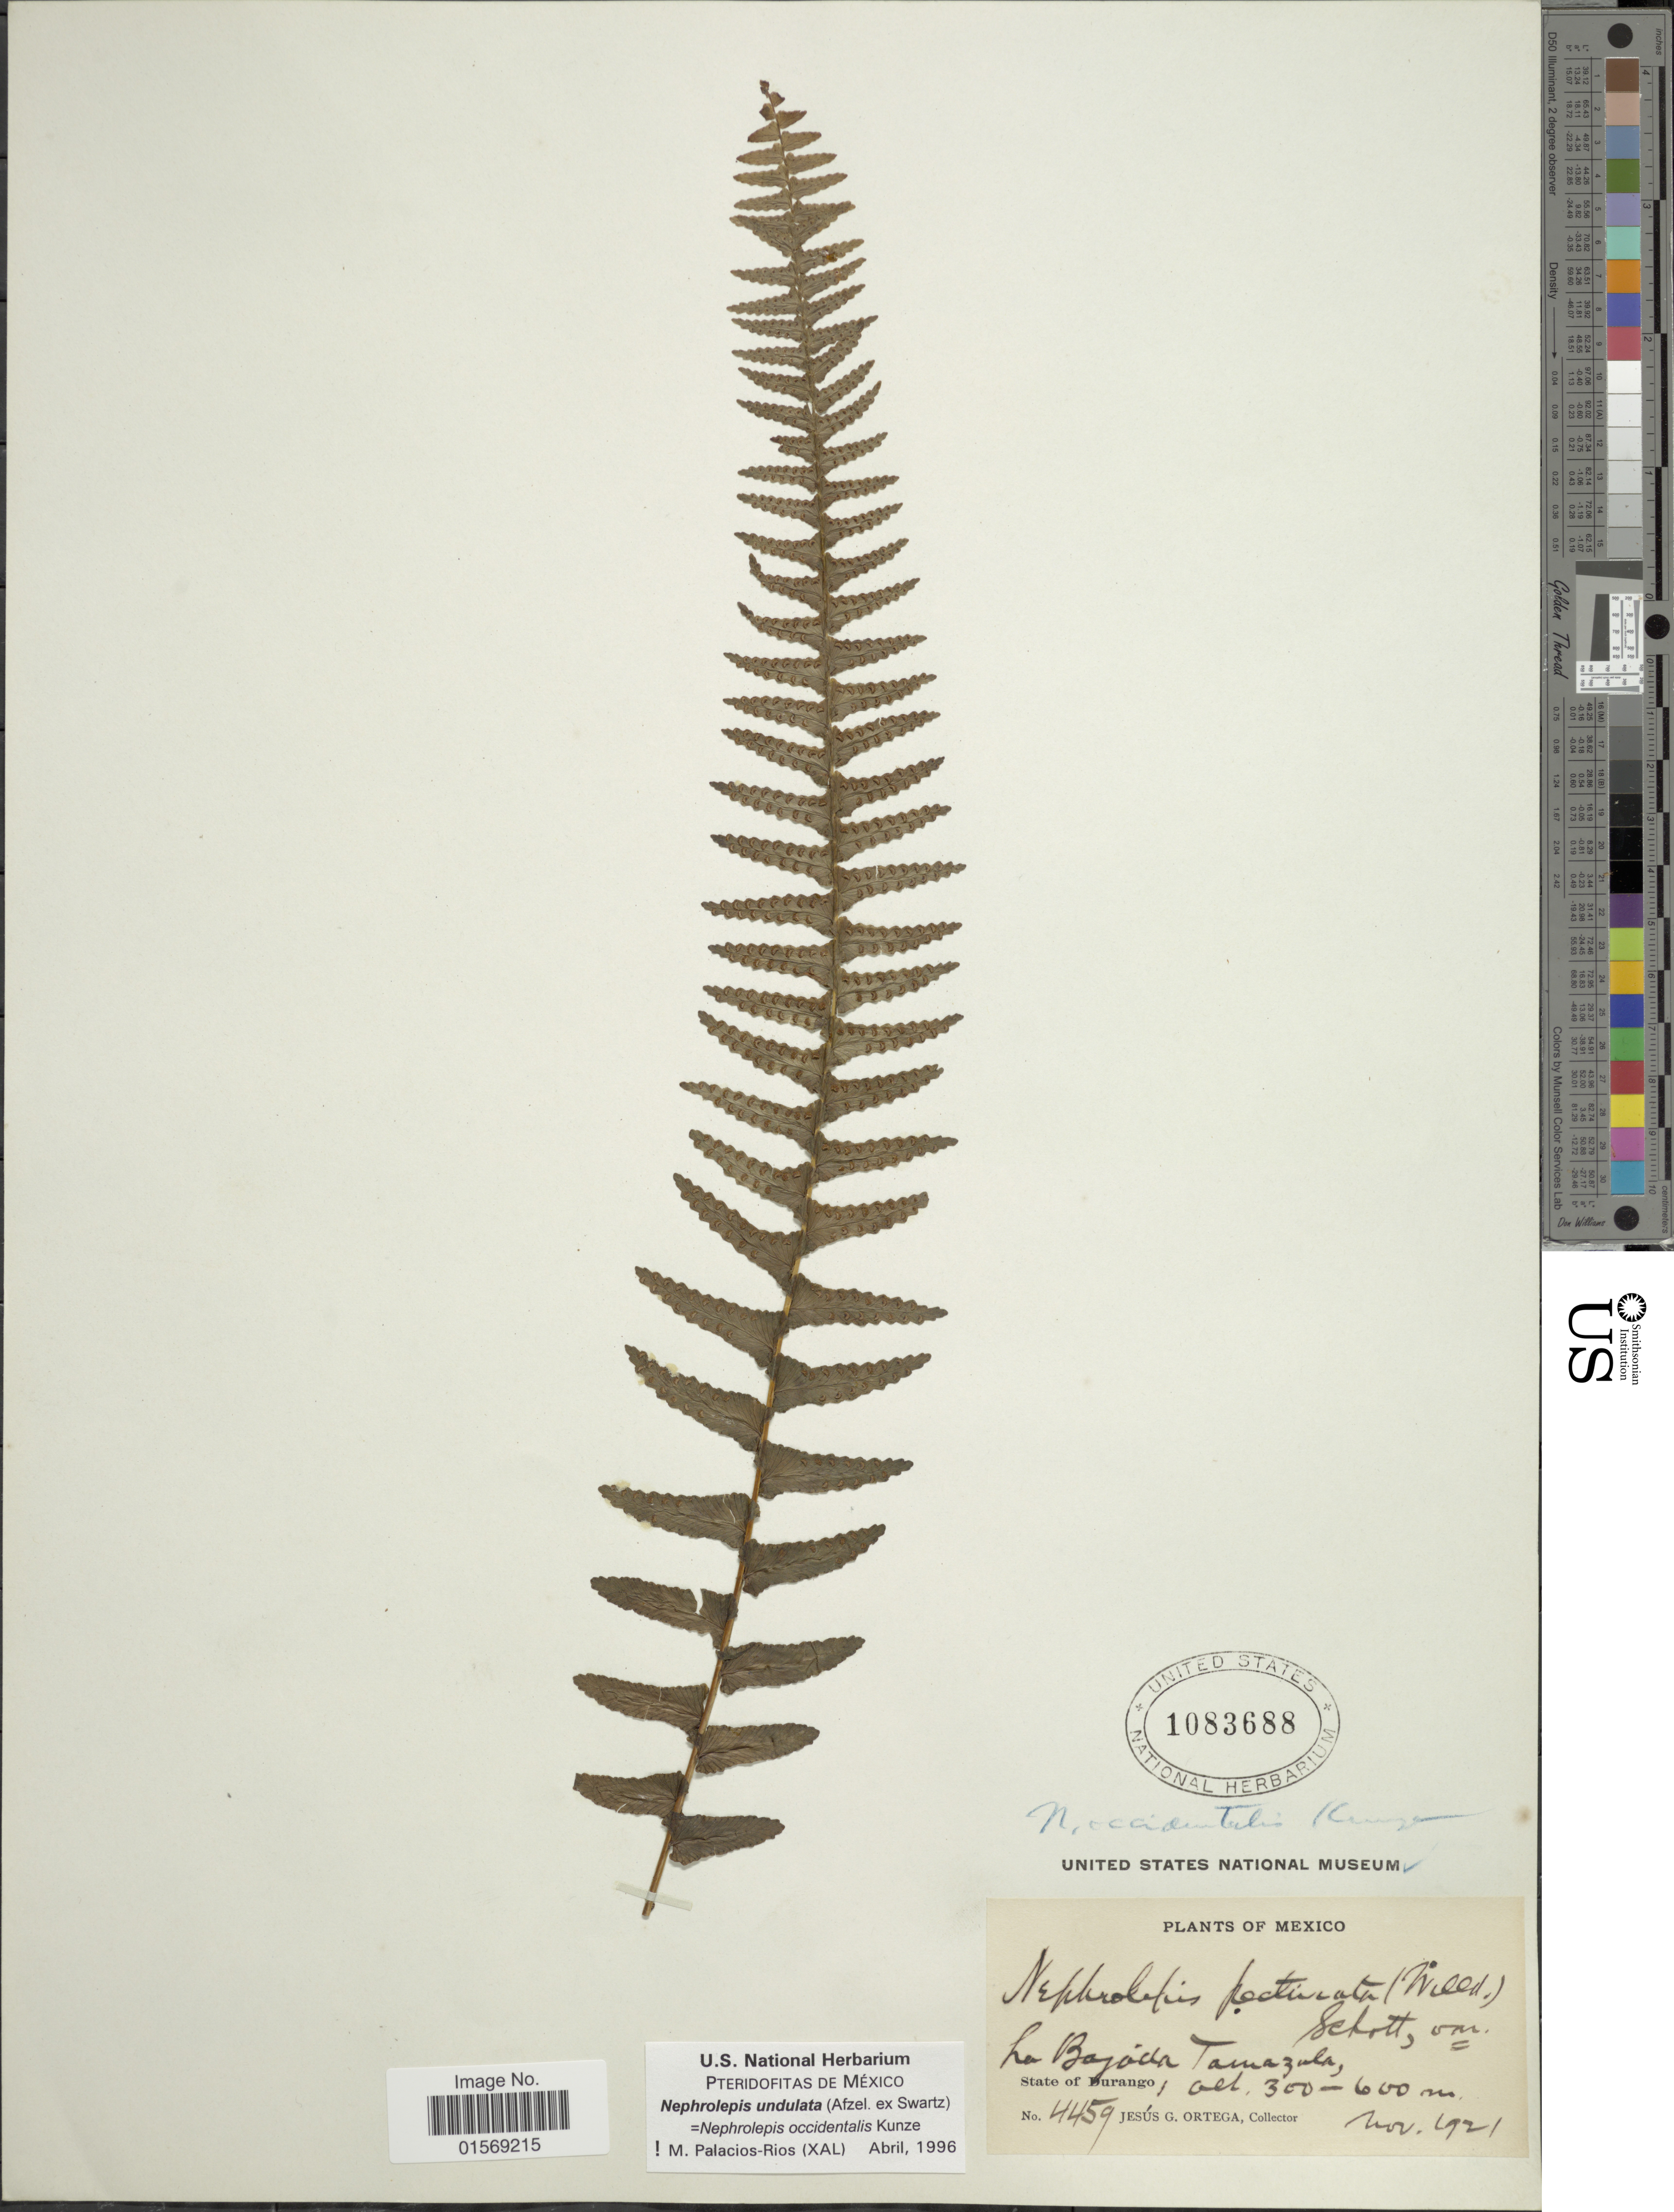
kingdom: Plantae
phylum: Tracheophyta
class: Polypodiopsida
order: Polypodiales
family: Nephrolepidaceae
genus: Nephrolepis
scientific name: Nephrolepis undulata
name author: J. Sm.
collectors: J. Ortega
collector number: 4459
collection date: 1921-11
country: Mexico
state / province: Durango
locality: Mexico. La Bojado Tamazula, State of Durango.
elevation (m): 300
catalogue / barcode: US 1083688